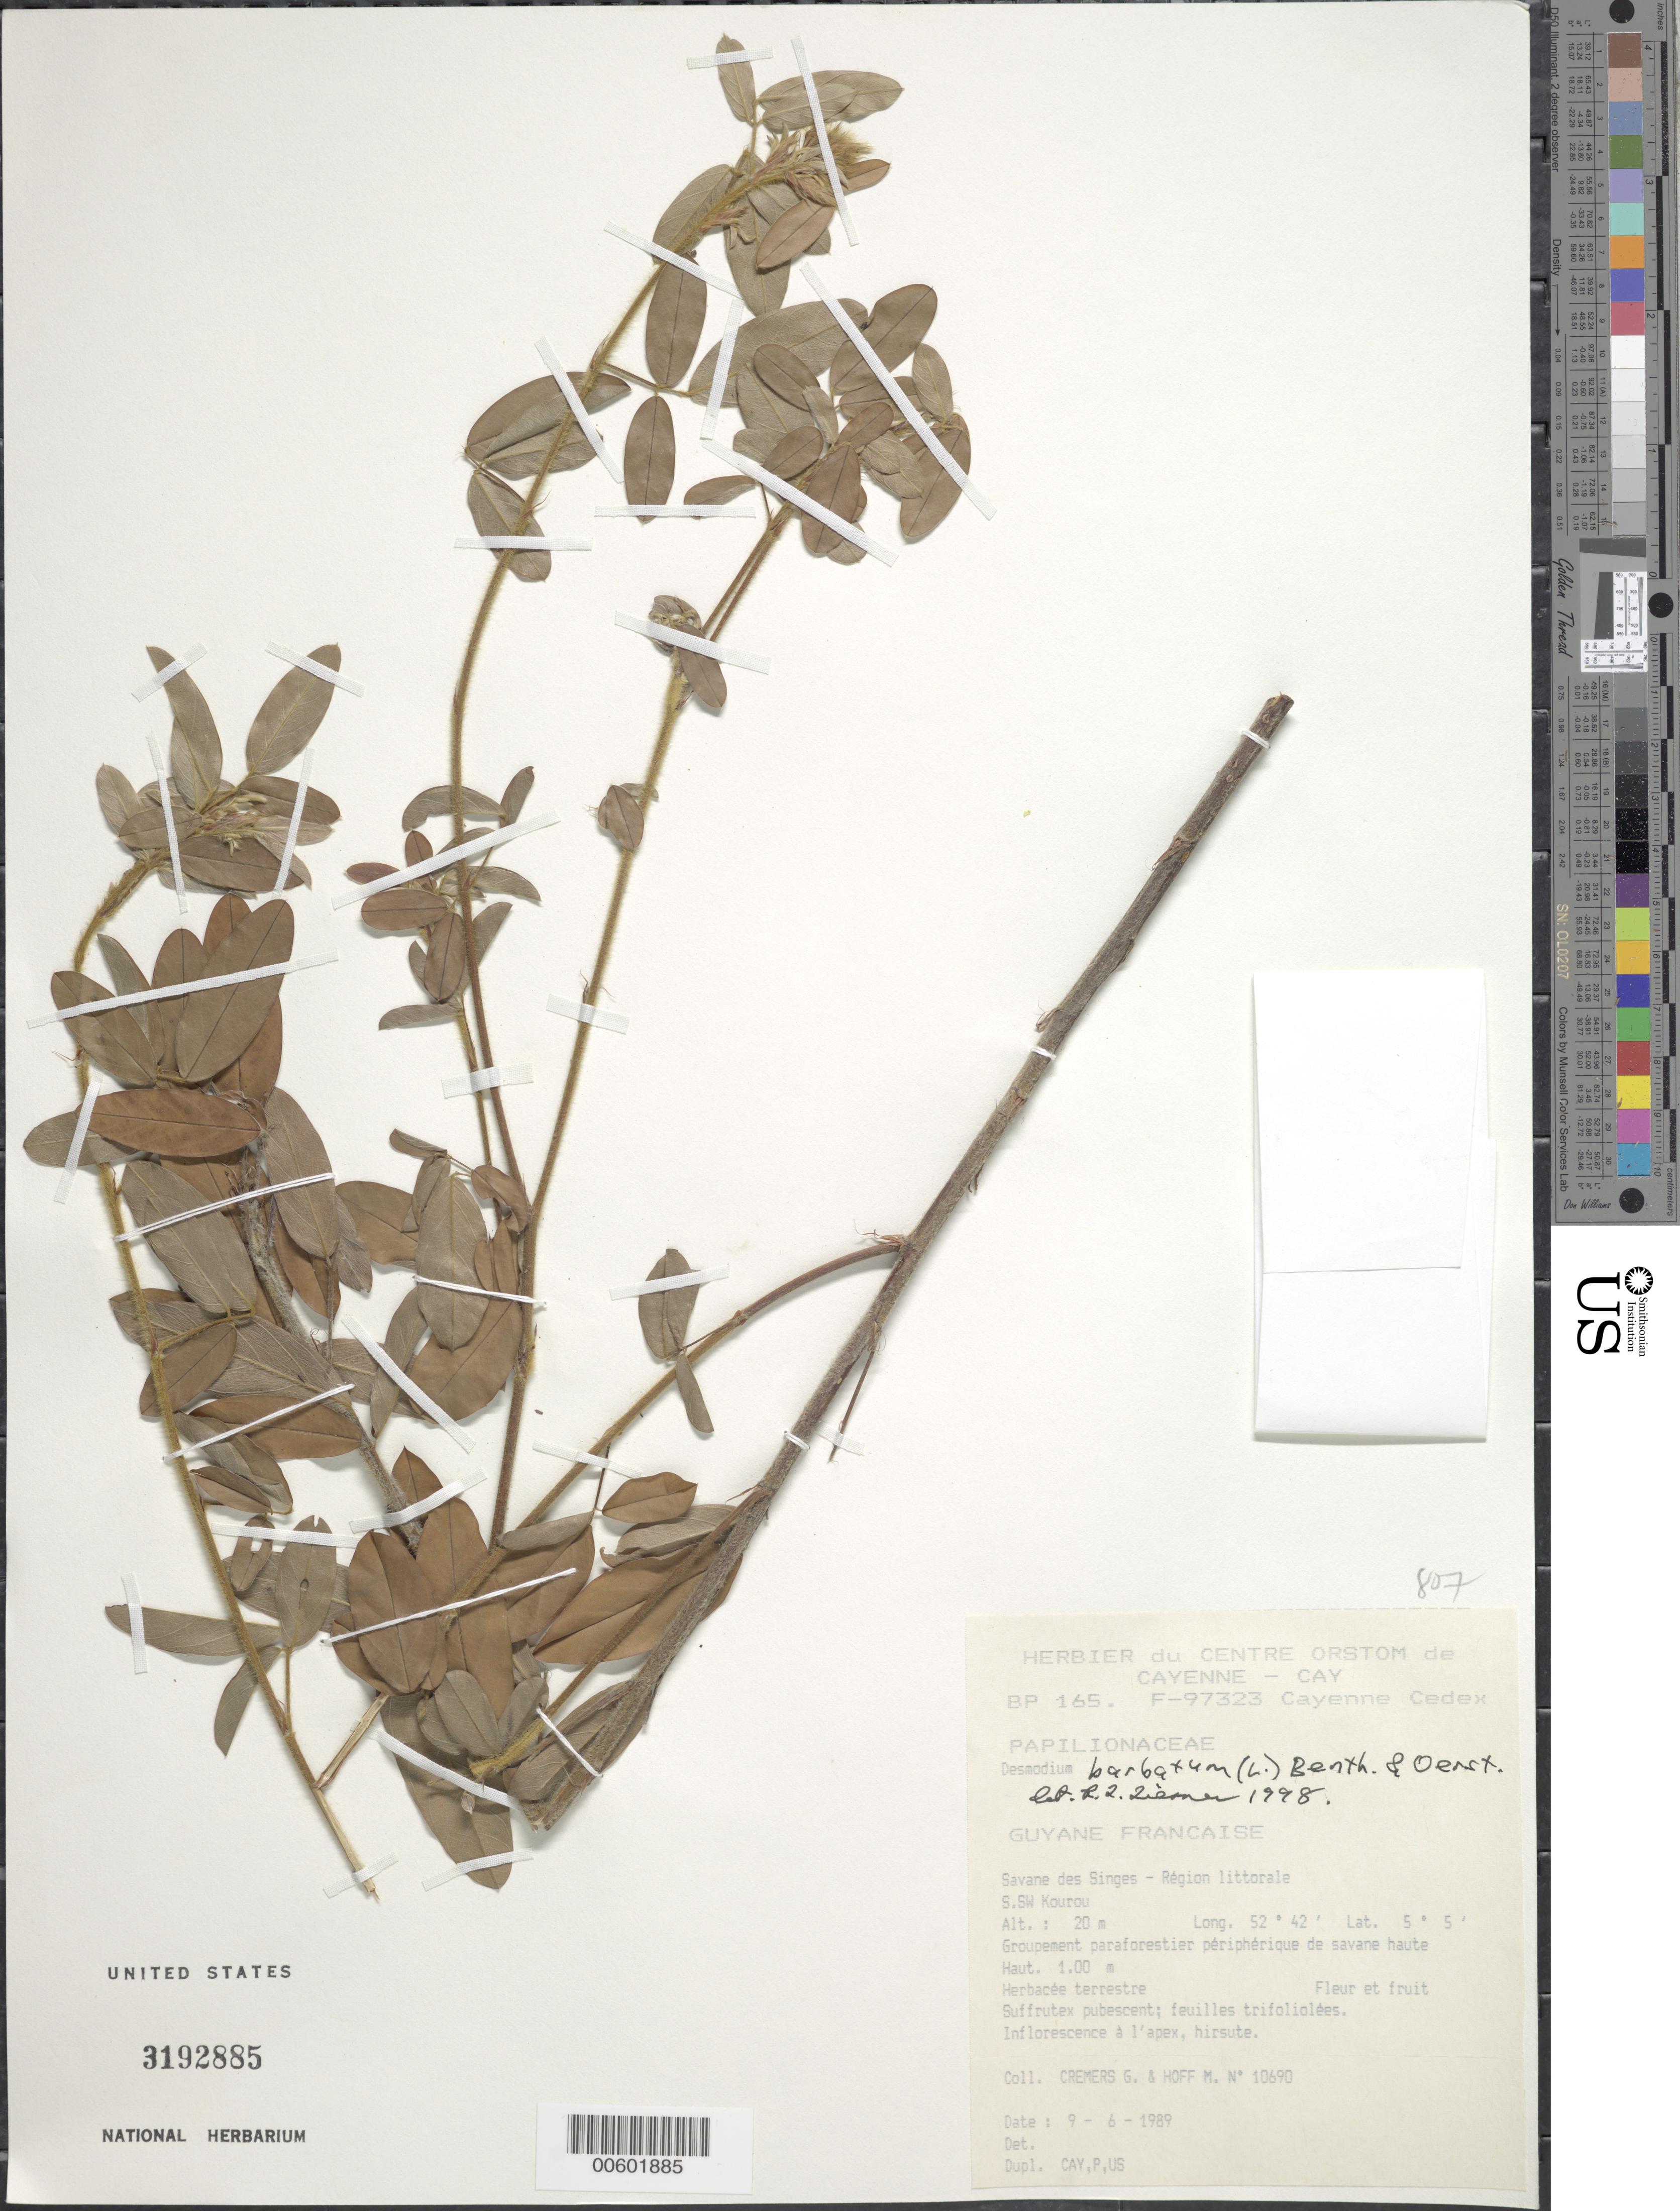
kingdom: Plantae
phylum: Tracheophyta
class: Magnoliopsida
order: Fabales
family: Fabaceae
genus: Grona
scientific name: Grona barbata var. barbata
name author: (L.) H. Ohashi & K. Ohashi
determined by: Strong, Mark T., (BOT), Smithsonian Institution - National Museum of Natural History (UNITED STATES)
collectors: G. Cremers & M. Hoff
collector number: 10690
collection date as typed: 9-Jun-89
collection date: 1989-06-09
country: French Guiana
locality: Savane des Singes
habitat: Région littorale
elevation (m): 20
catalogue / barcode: US 3192885